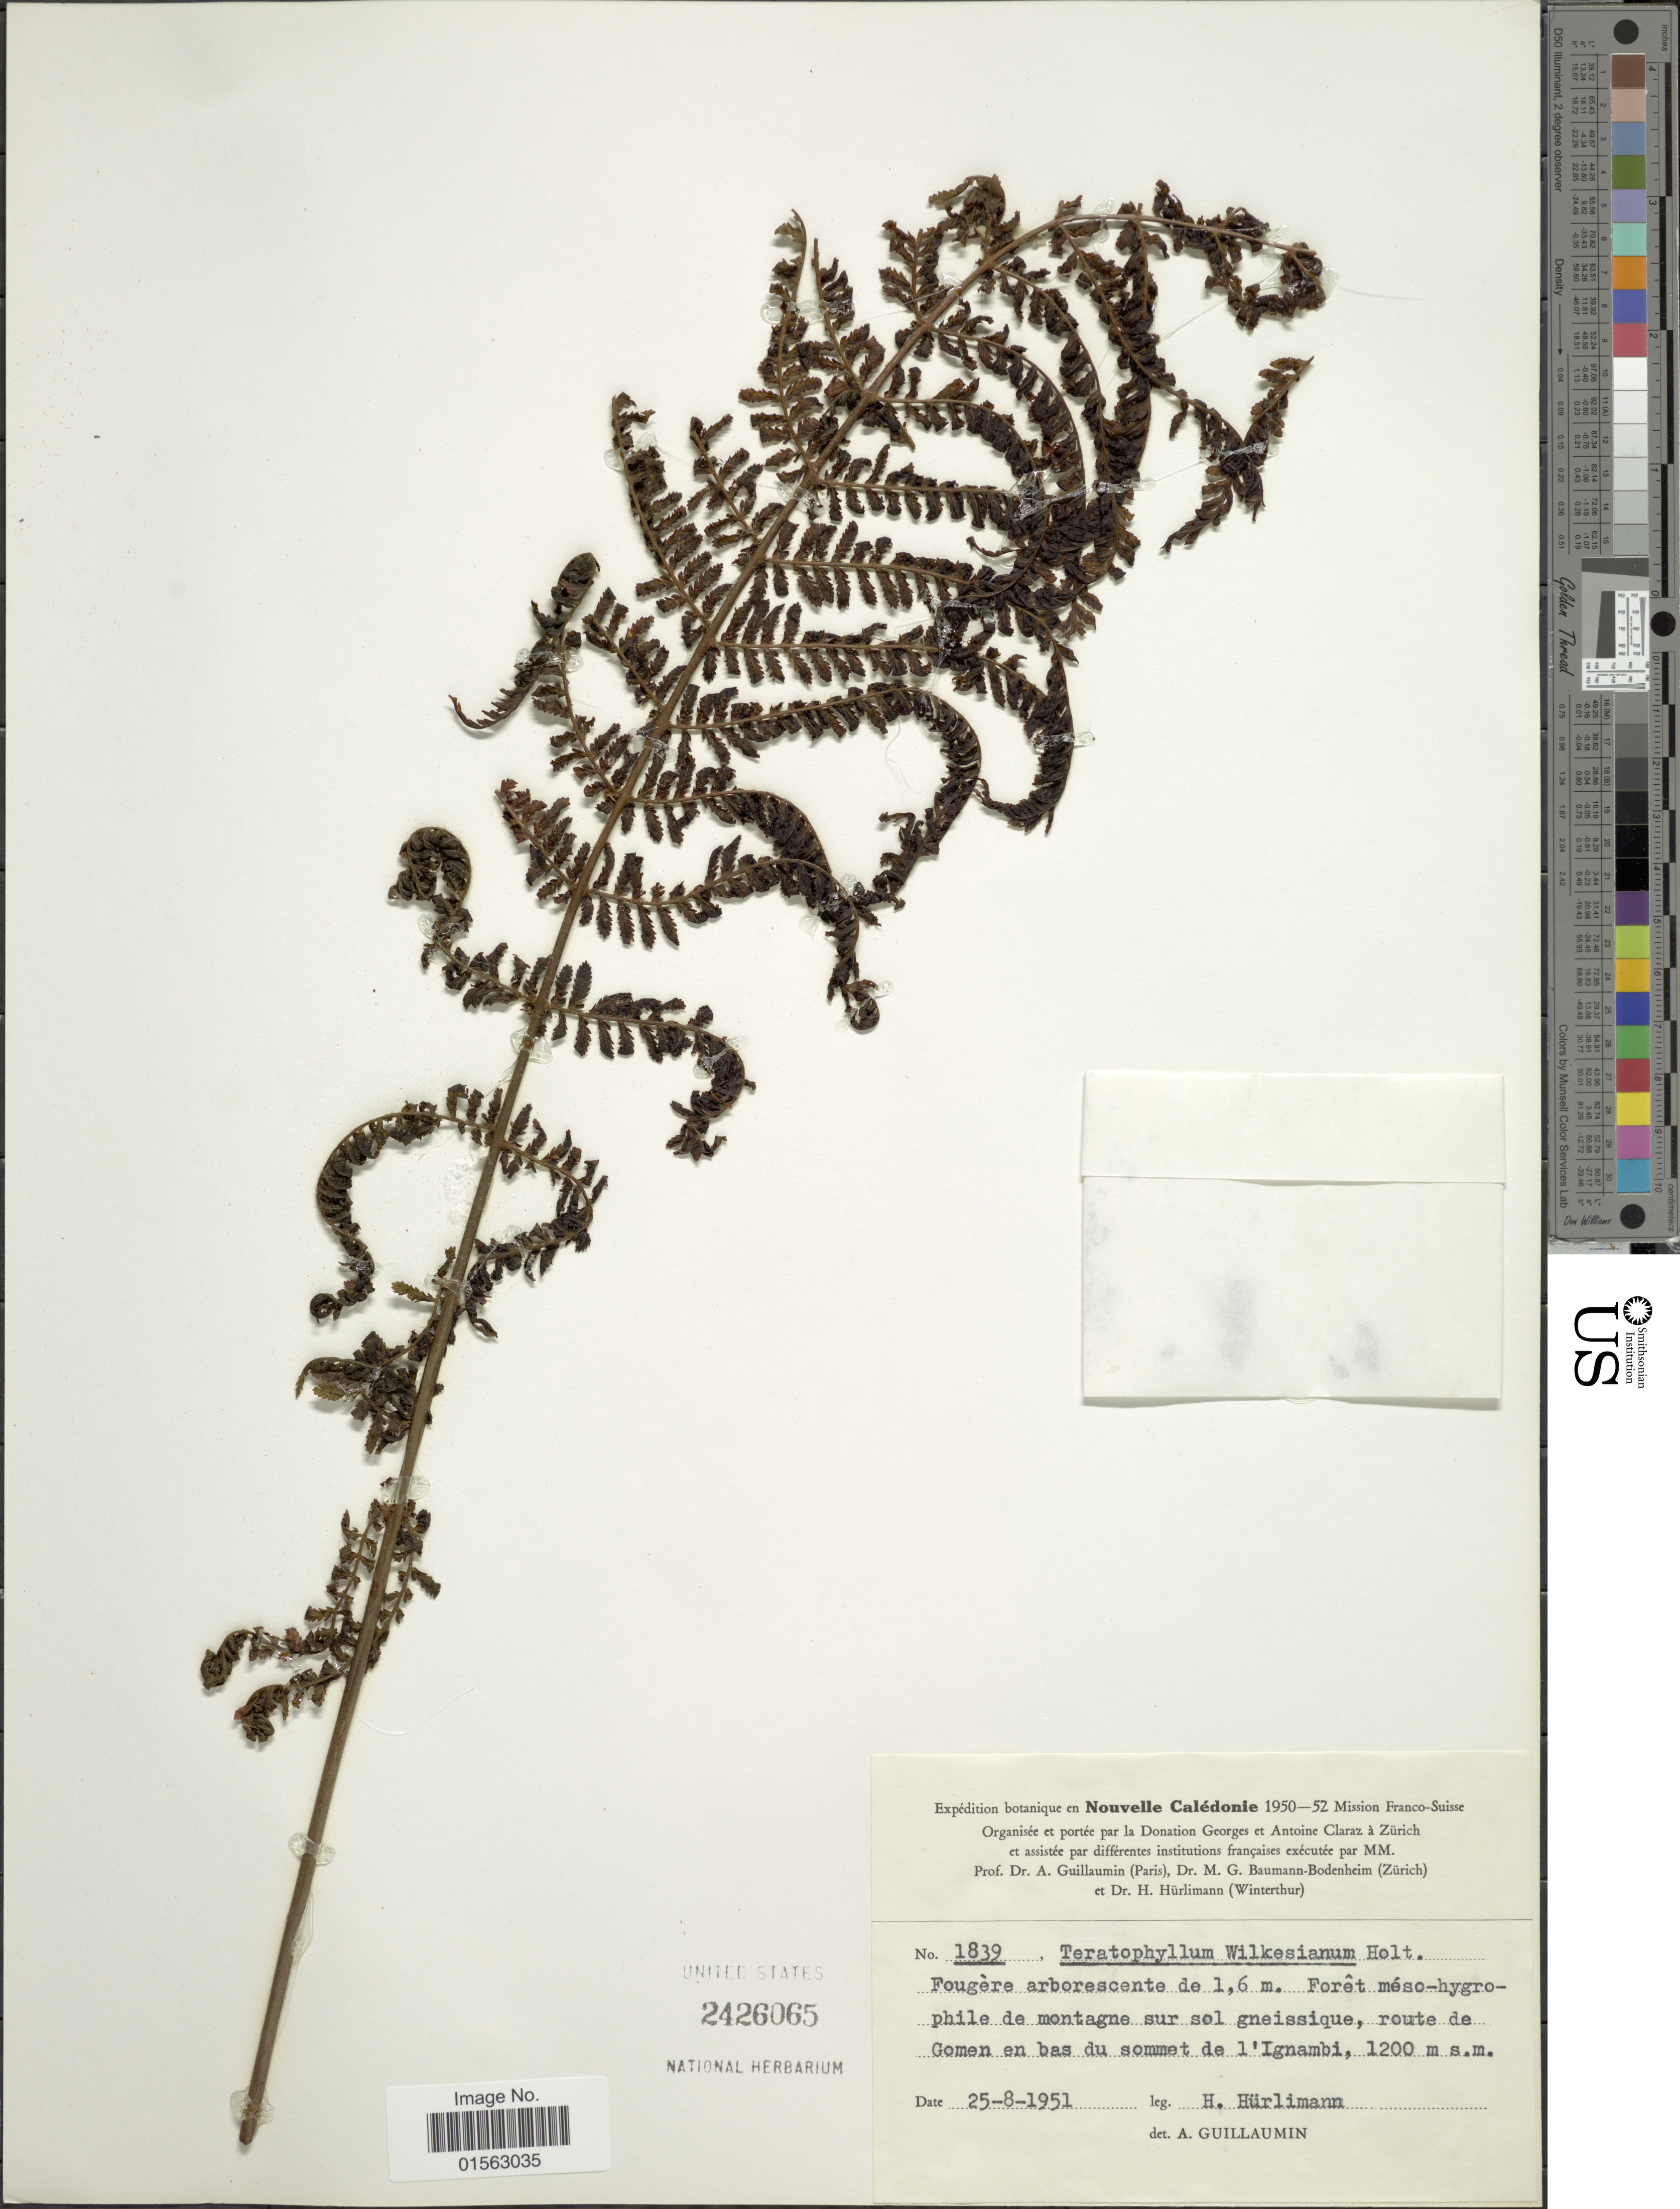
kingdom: Plantae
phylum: Tracheophyta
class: Polypodiopsida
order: Polypodiales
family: Dryopteridaceae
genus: Teratophyllum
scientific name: Teratophyllum wilkesianum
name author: (Brack.) Holttum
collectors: H. Hurlimann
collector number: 1839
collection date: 1951-08-25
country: New Caledonia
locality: Forêt méso-hygrophile de montagne sur sol gneissique, route de Gomen en bas du sommet de l'Ignambi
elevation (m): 1200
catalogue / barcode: US 2426065